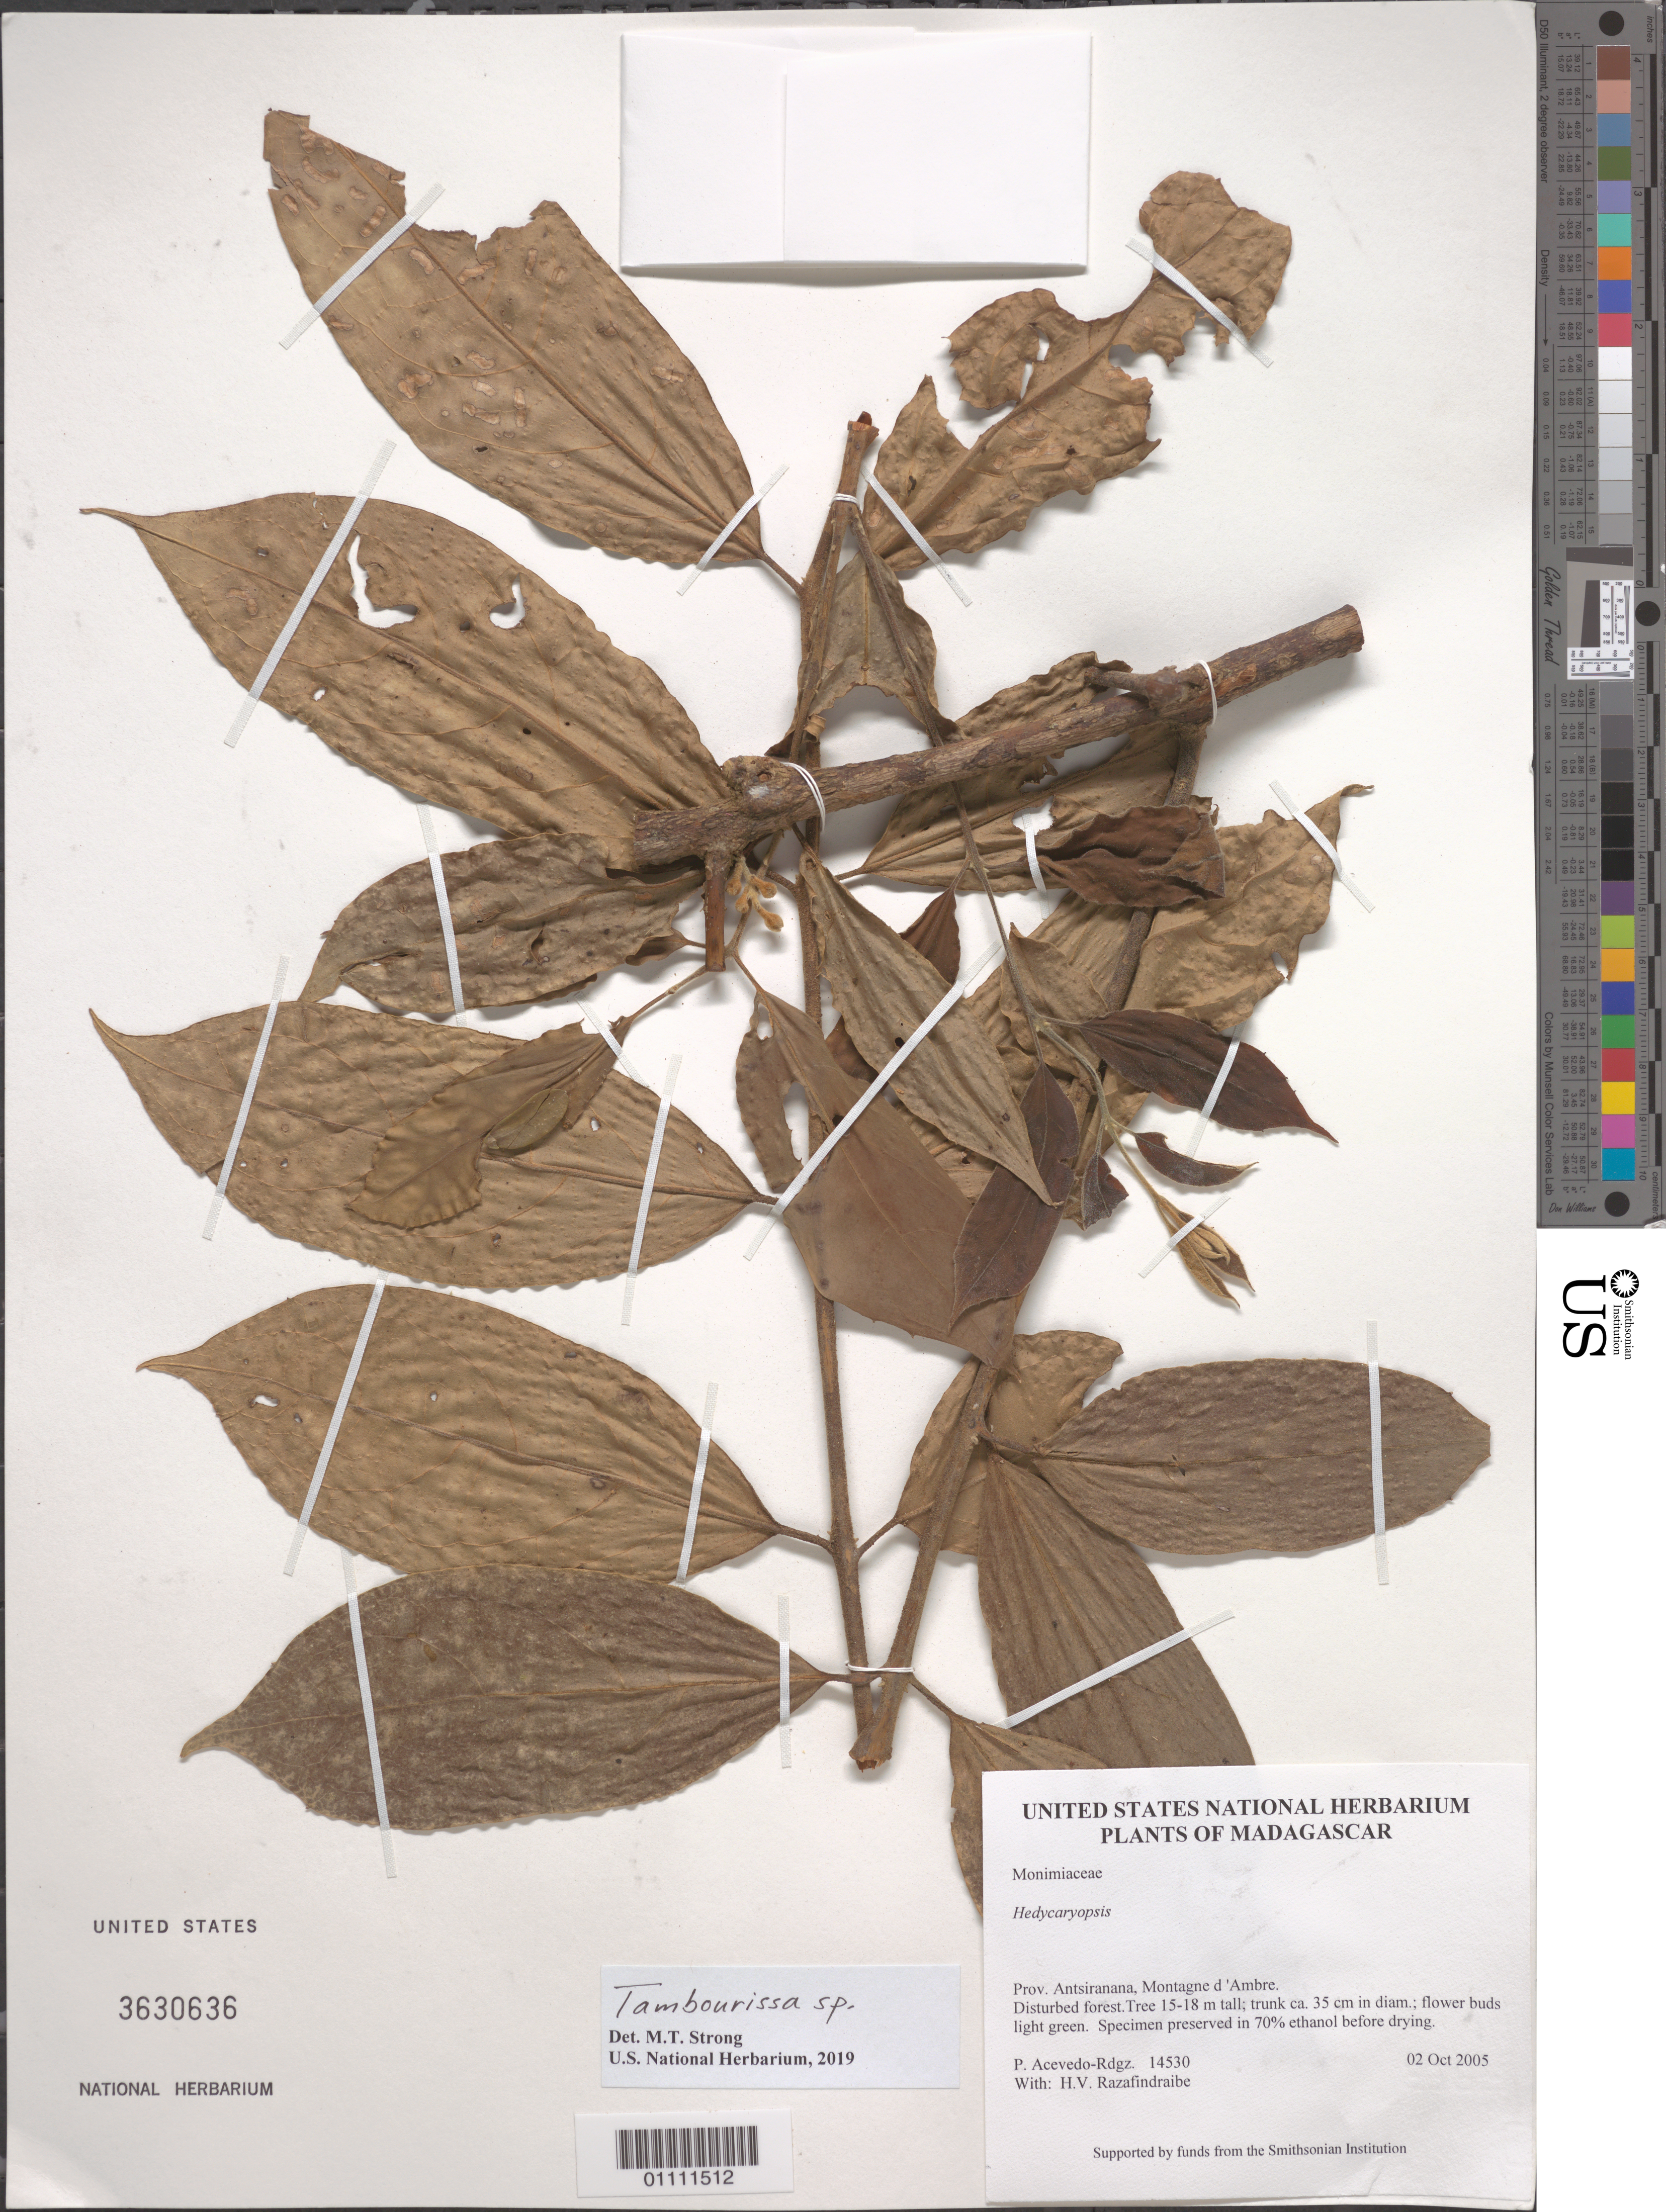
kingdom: Plantae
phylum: Tracheophyta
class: Magnoliopsida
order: Laurales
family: Monimiaceae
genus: Tambourissa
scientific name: Tambourissa sp.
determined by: Strong, Mark T., (BOT), Smithsonian Institution - National Museum of Natural History (UNITED STATES)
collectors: P. Acevedo-Rodr. & H. Razafindraibe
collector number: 14530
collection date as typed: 02 Oct 2005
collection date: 2005-10-02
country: Madagascar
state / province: Diana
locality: Prov. Antsiranana, Montagne d 'Ambre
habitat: Disturbed forest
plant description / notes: US, MO, K, P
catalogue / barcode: US 3630636